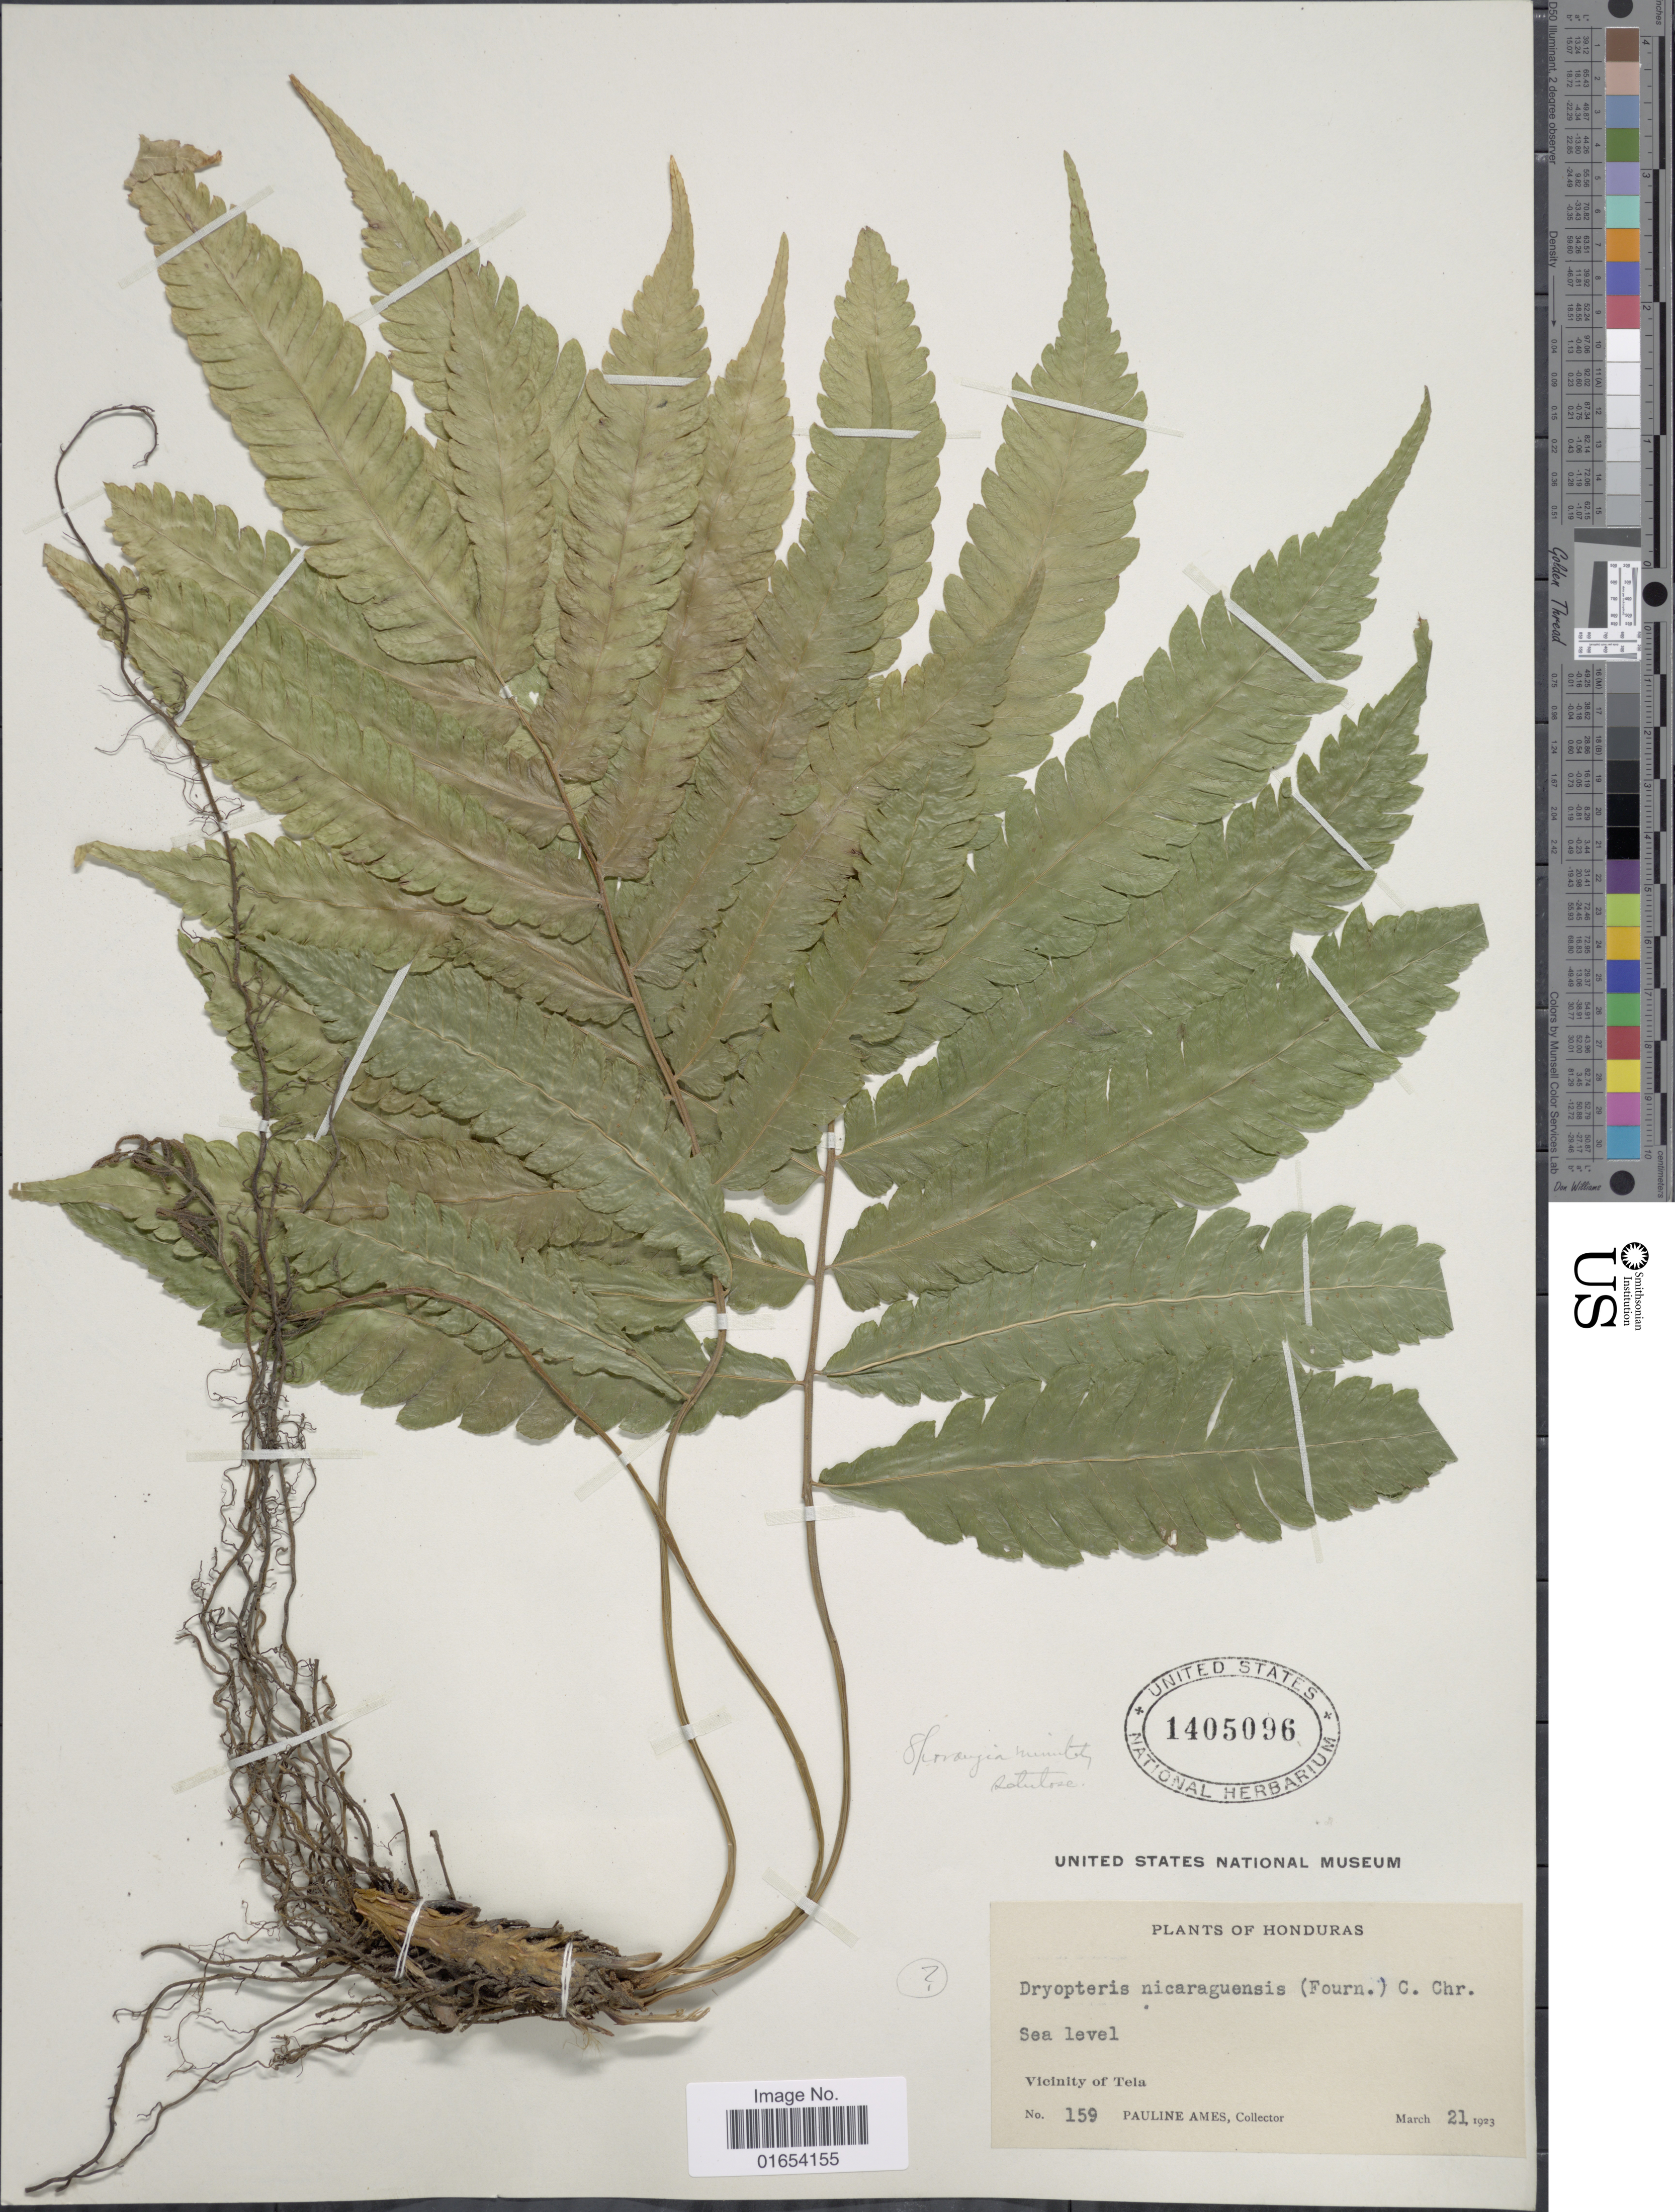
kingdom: Plantae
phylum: Tracheophyta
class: Polypodiopsida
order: Polypodiales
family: Thelypteridaceae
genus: Goniopteris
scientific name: Goniopteris nicaraguensis (C. Chr.) comb. nov., ined 2015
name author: (C. Chr.)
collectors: P. Ames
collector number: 159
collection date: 1923-03-21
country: Honduras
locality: Vicinity of Tela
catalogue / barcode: US 1405096